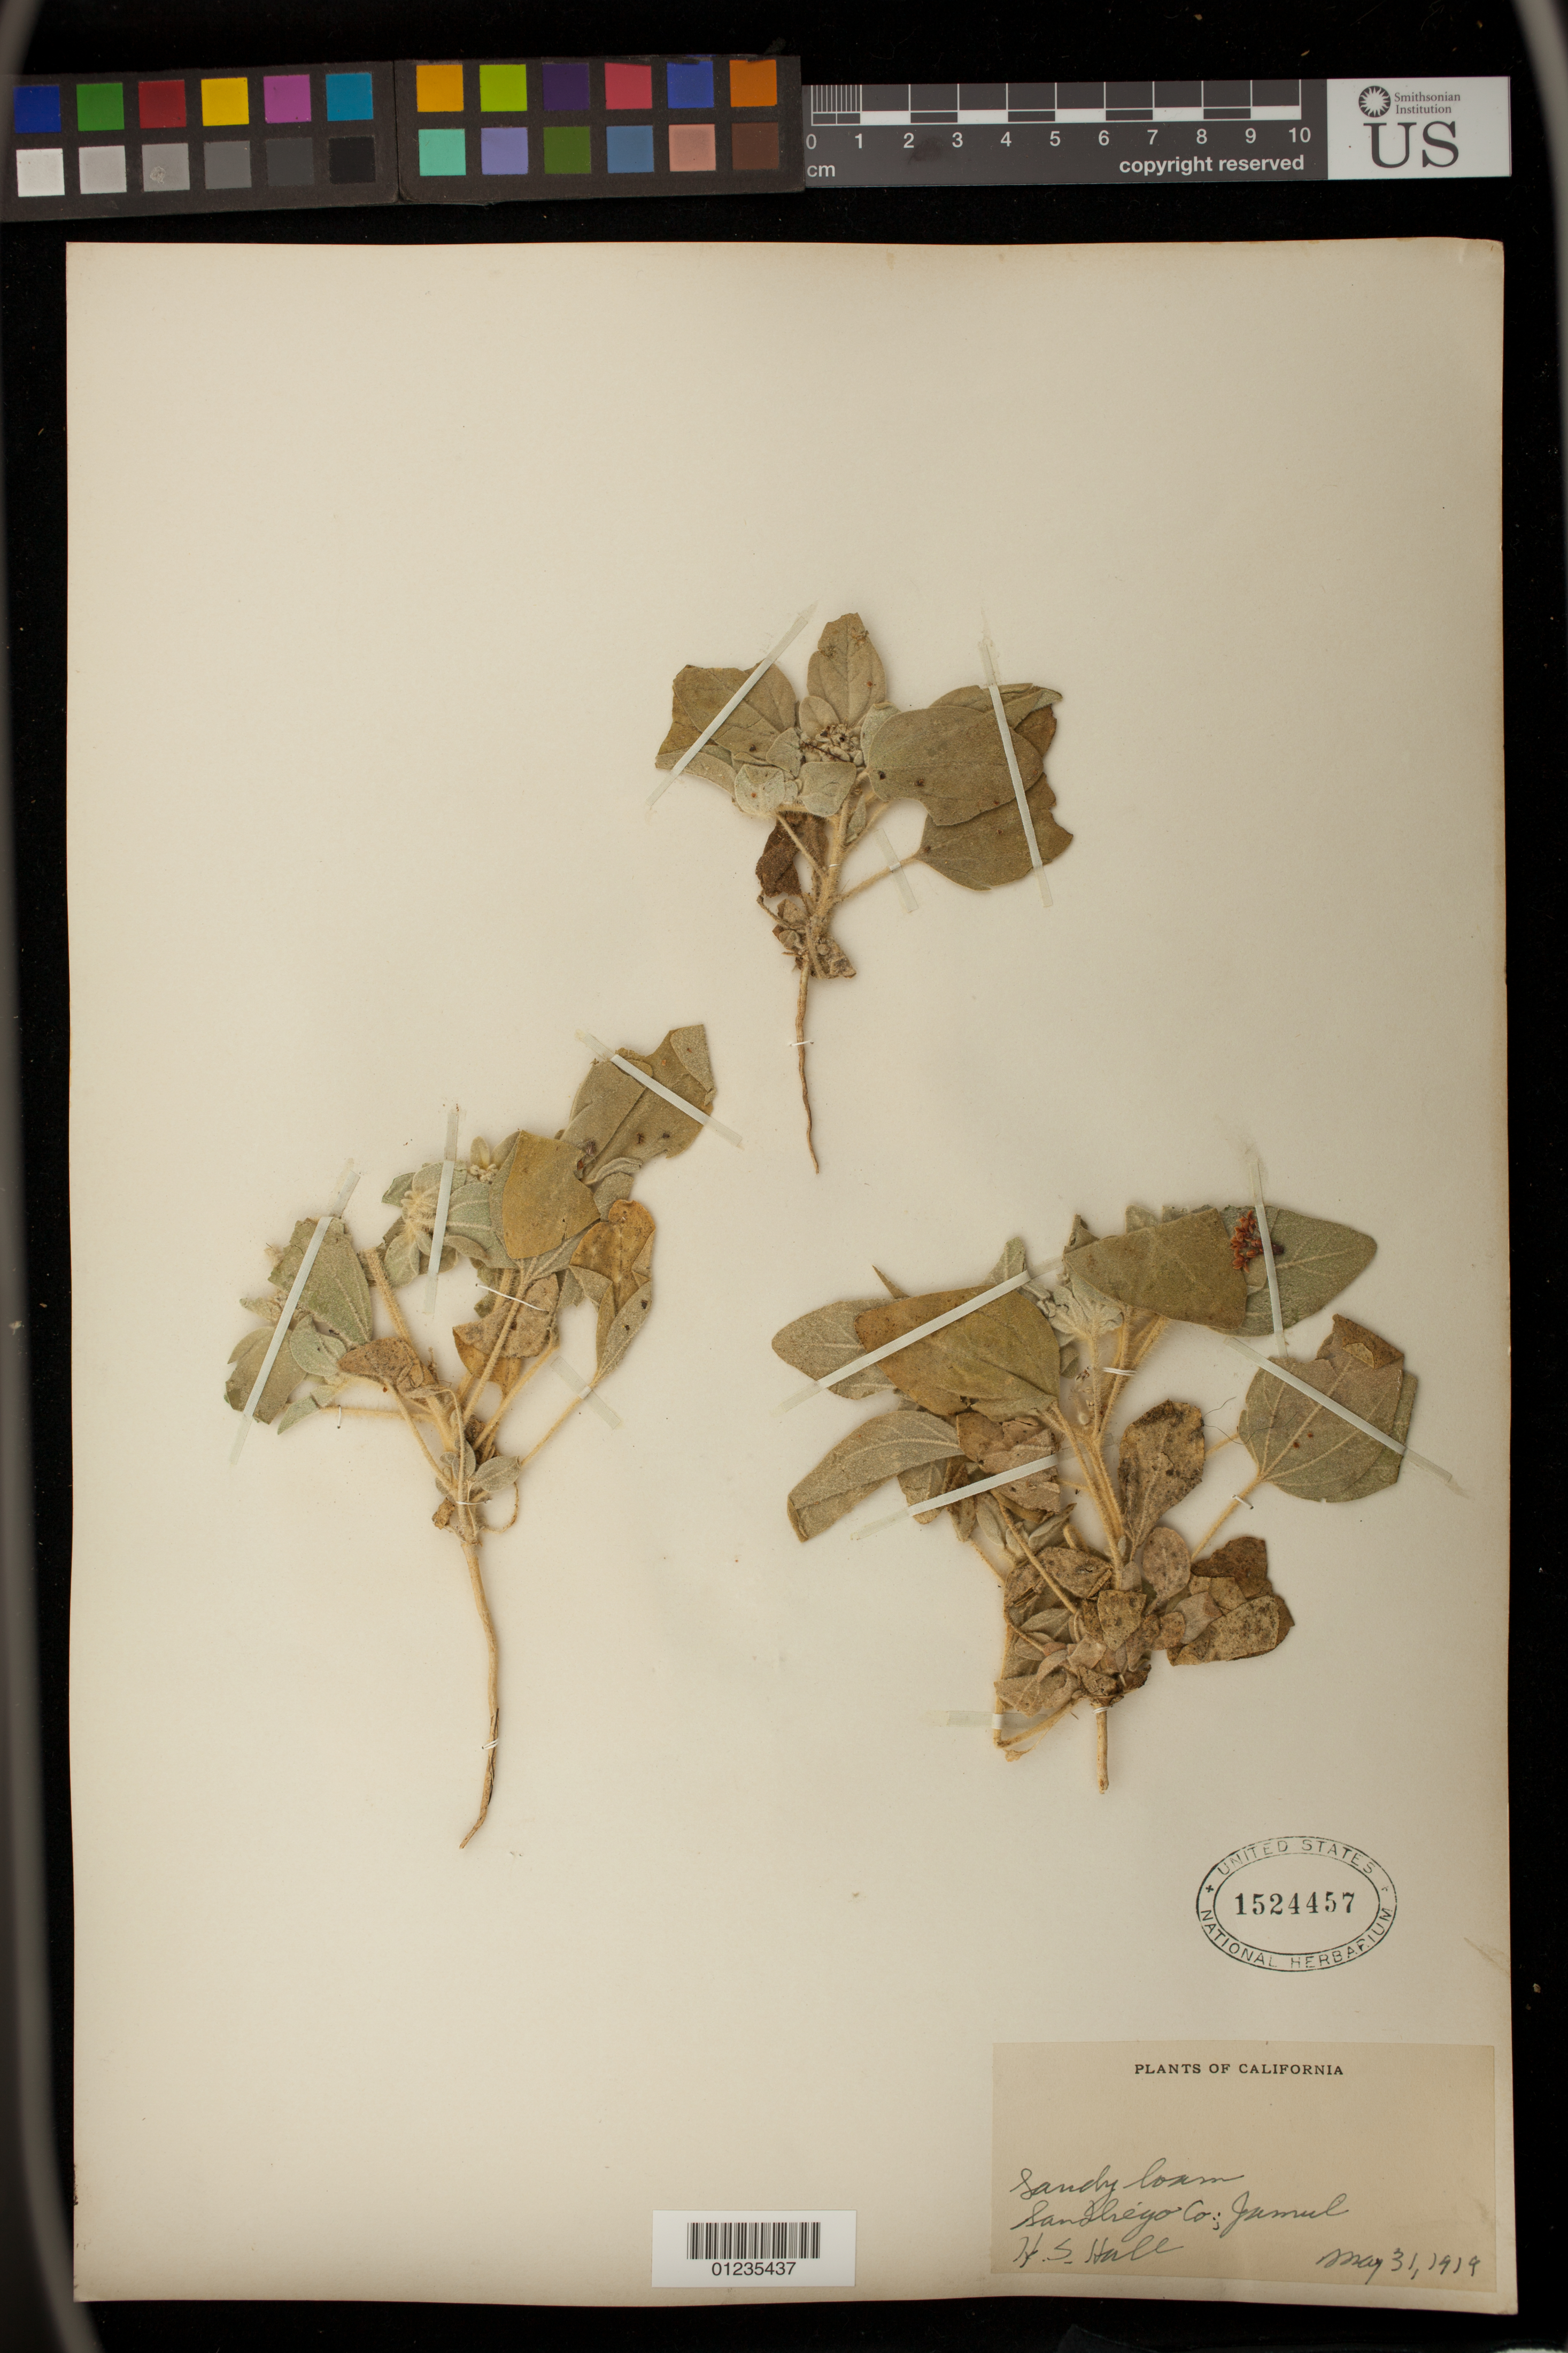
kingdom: Plantae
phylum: Tracheophyta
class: Magnoliopsida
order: Malpighiales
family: Euphorbiaceae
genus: Eremocarpus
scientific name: Eremocarpus setigerus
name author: (Hook.) Benth.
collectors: H. Hall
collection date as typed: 31 May 1919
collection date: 1919-05-31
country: United States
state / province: California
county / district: San Diego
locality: Jamul.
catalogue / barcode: US 1524457